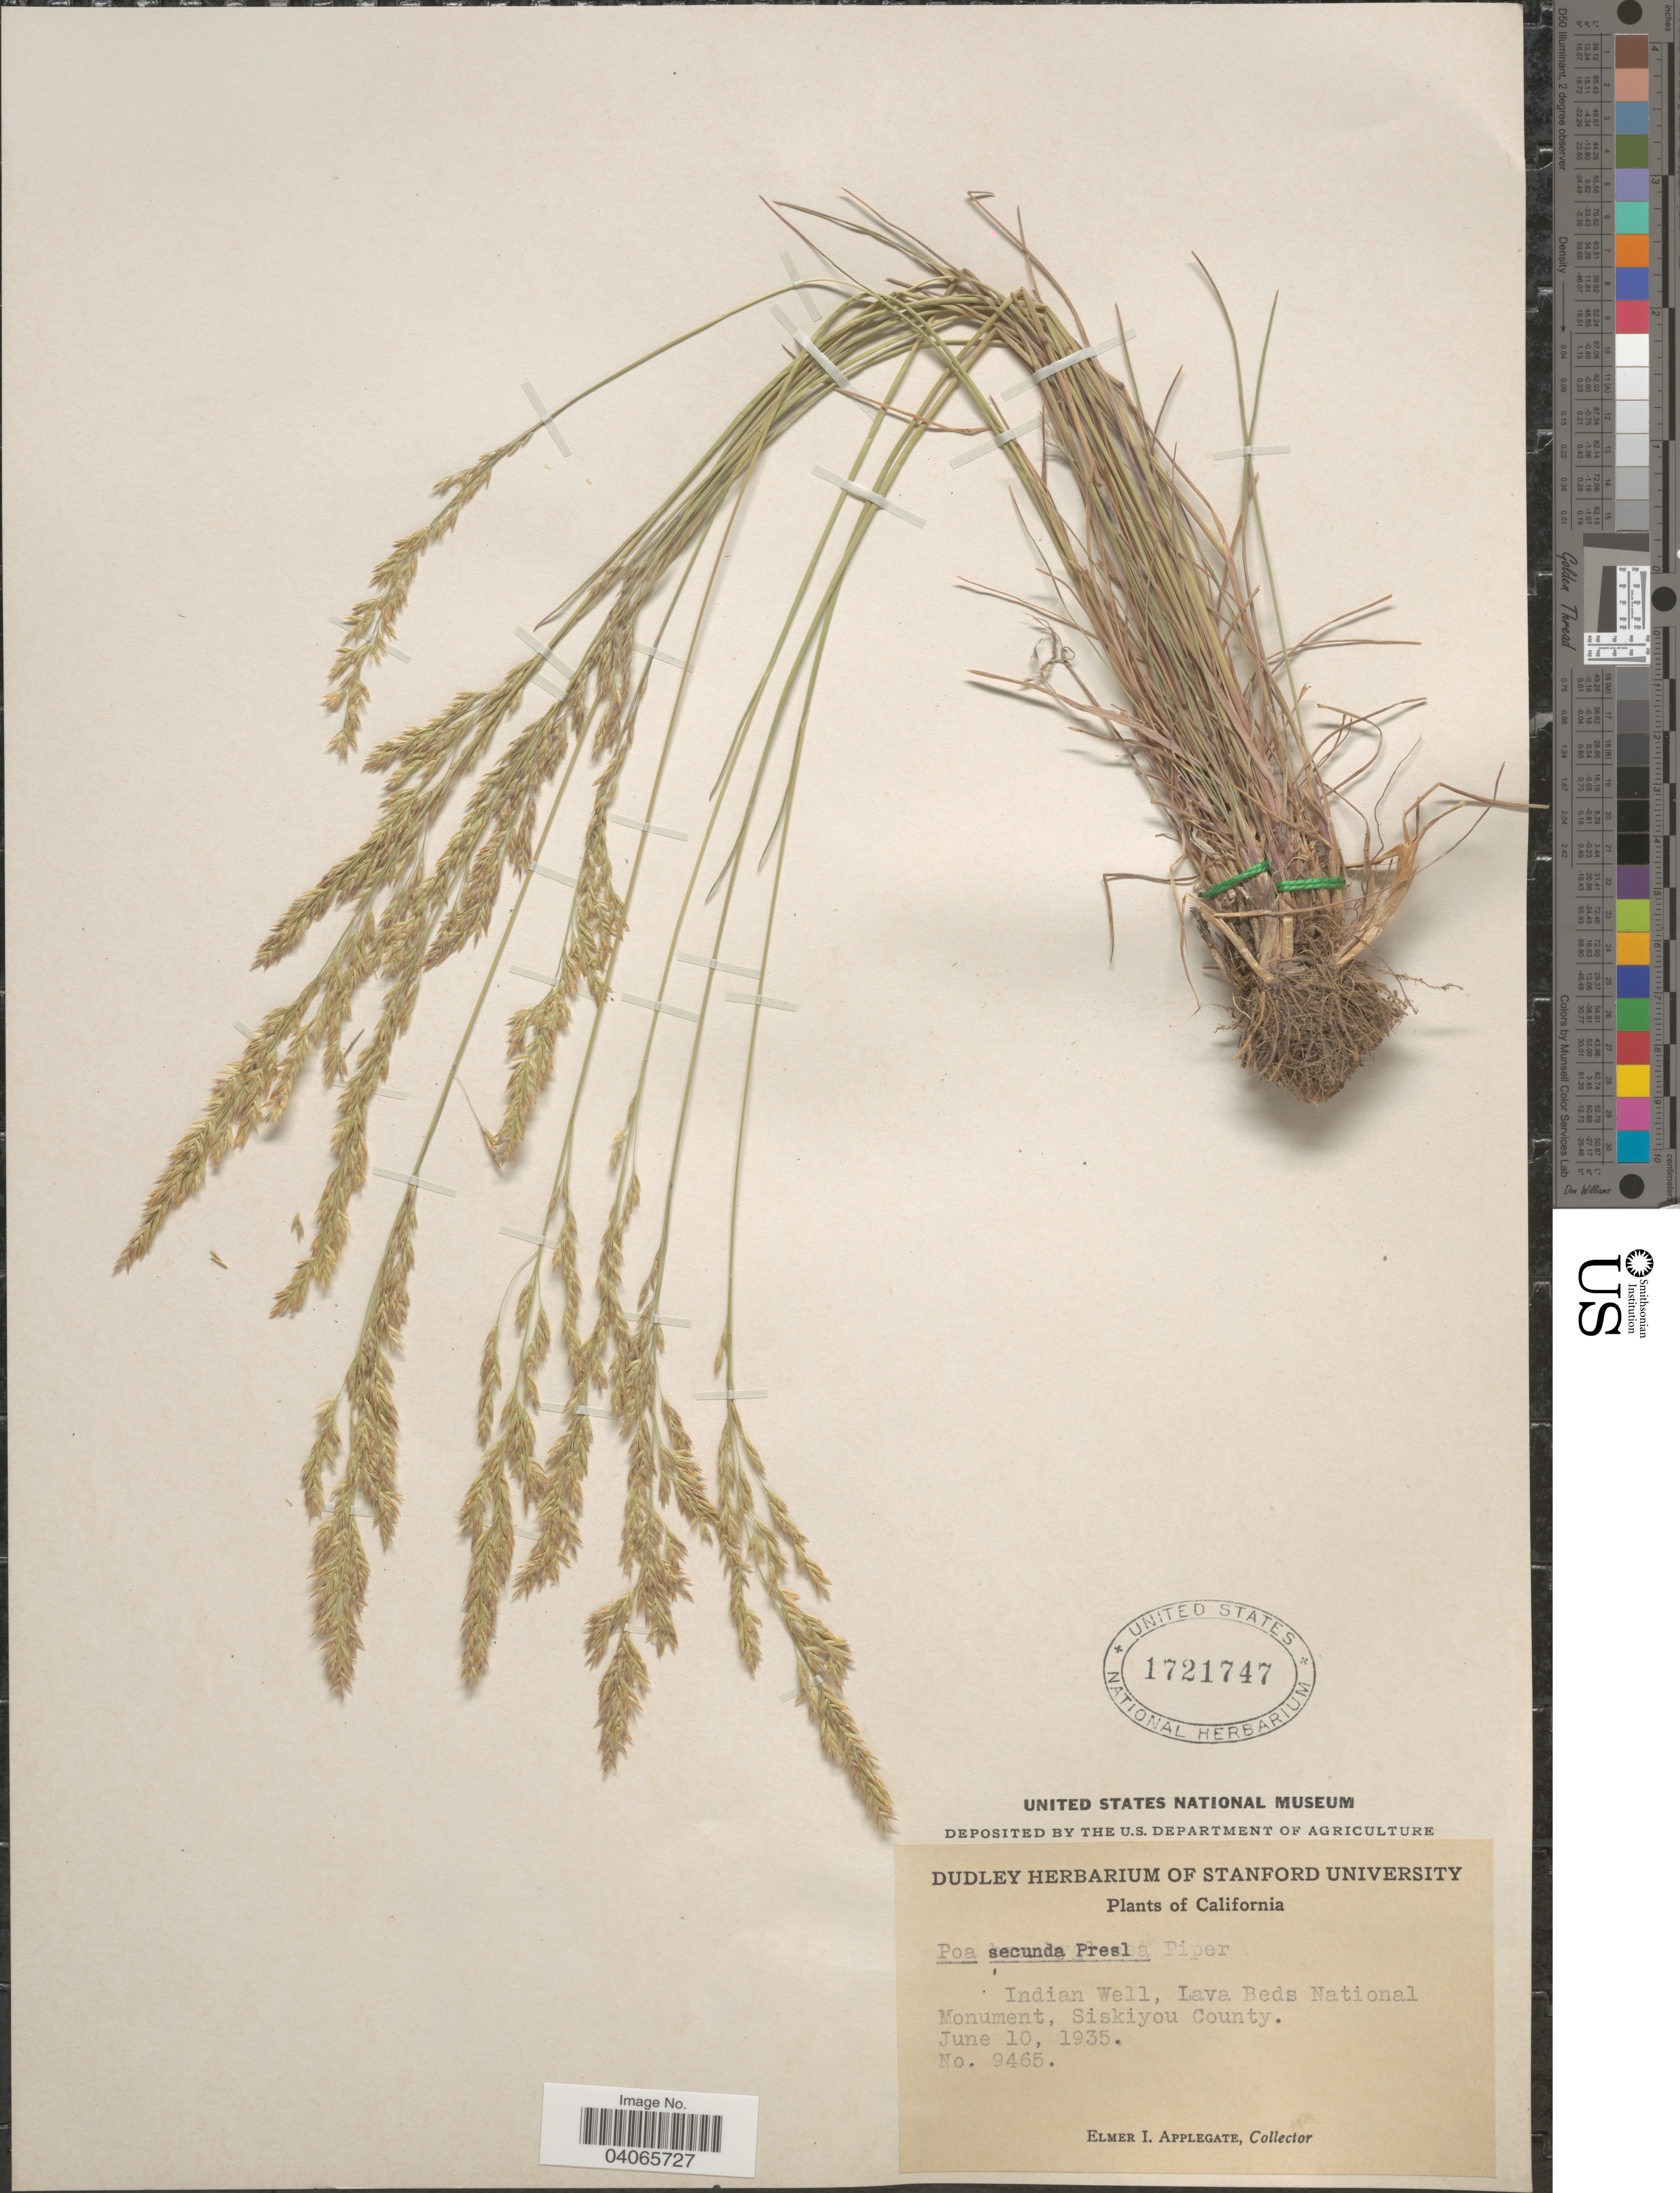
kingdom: Plantae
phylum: Tracheophyta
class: Liliopsida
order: Poales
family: Poaceae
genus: Poa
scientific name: Poa secunda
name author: J. Presl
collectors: E. I. Applegate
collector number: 9465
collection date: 1935-06-10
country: United States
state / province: California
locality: Indian Well, Lava Beds National Monument,Siskiyou.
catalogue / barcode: US 1721747